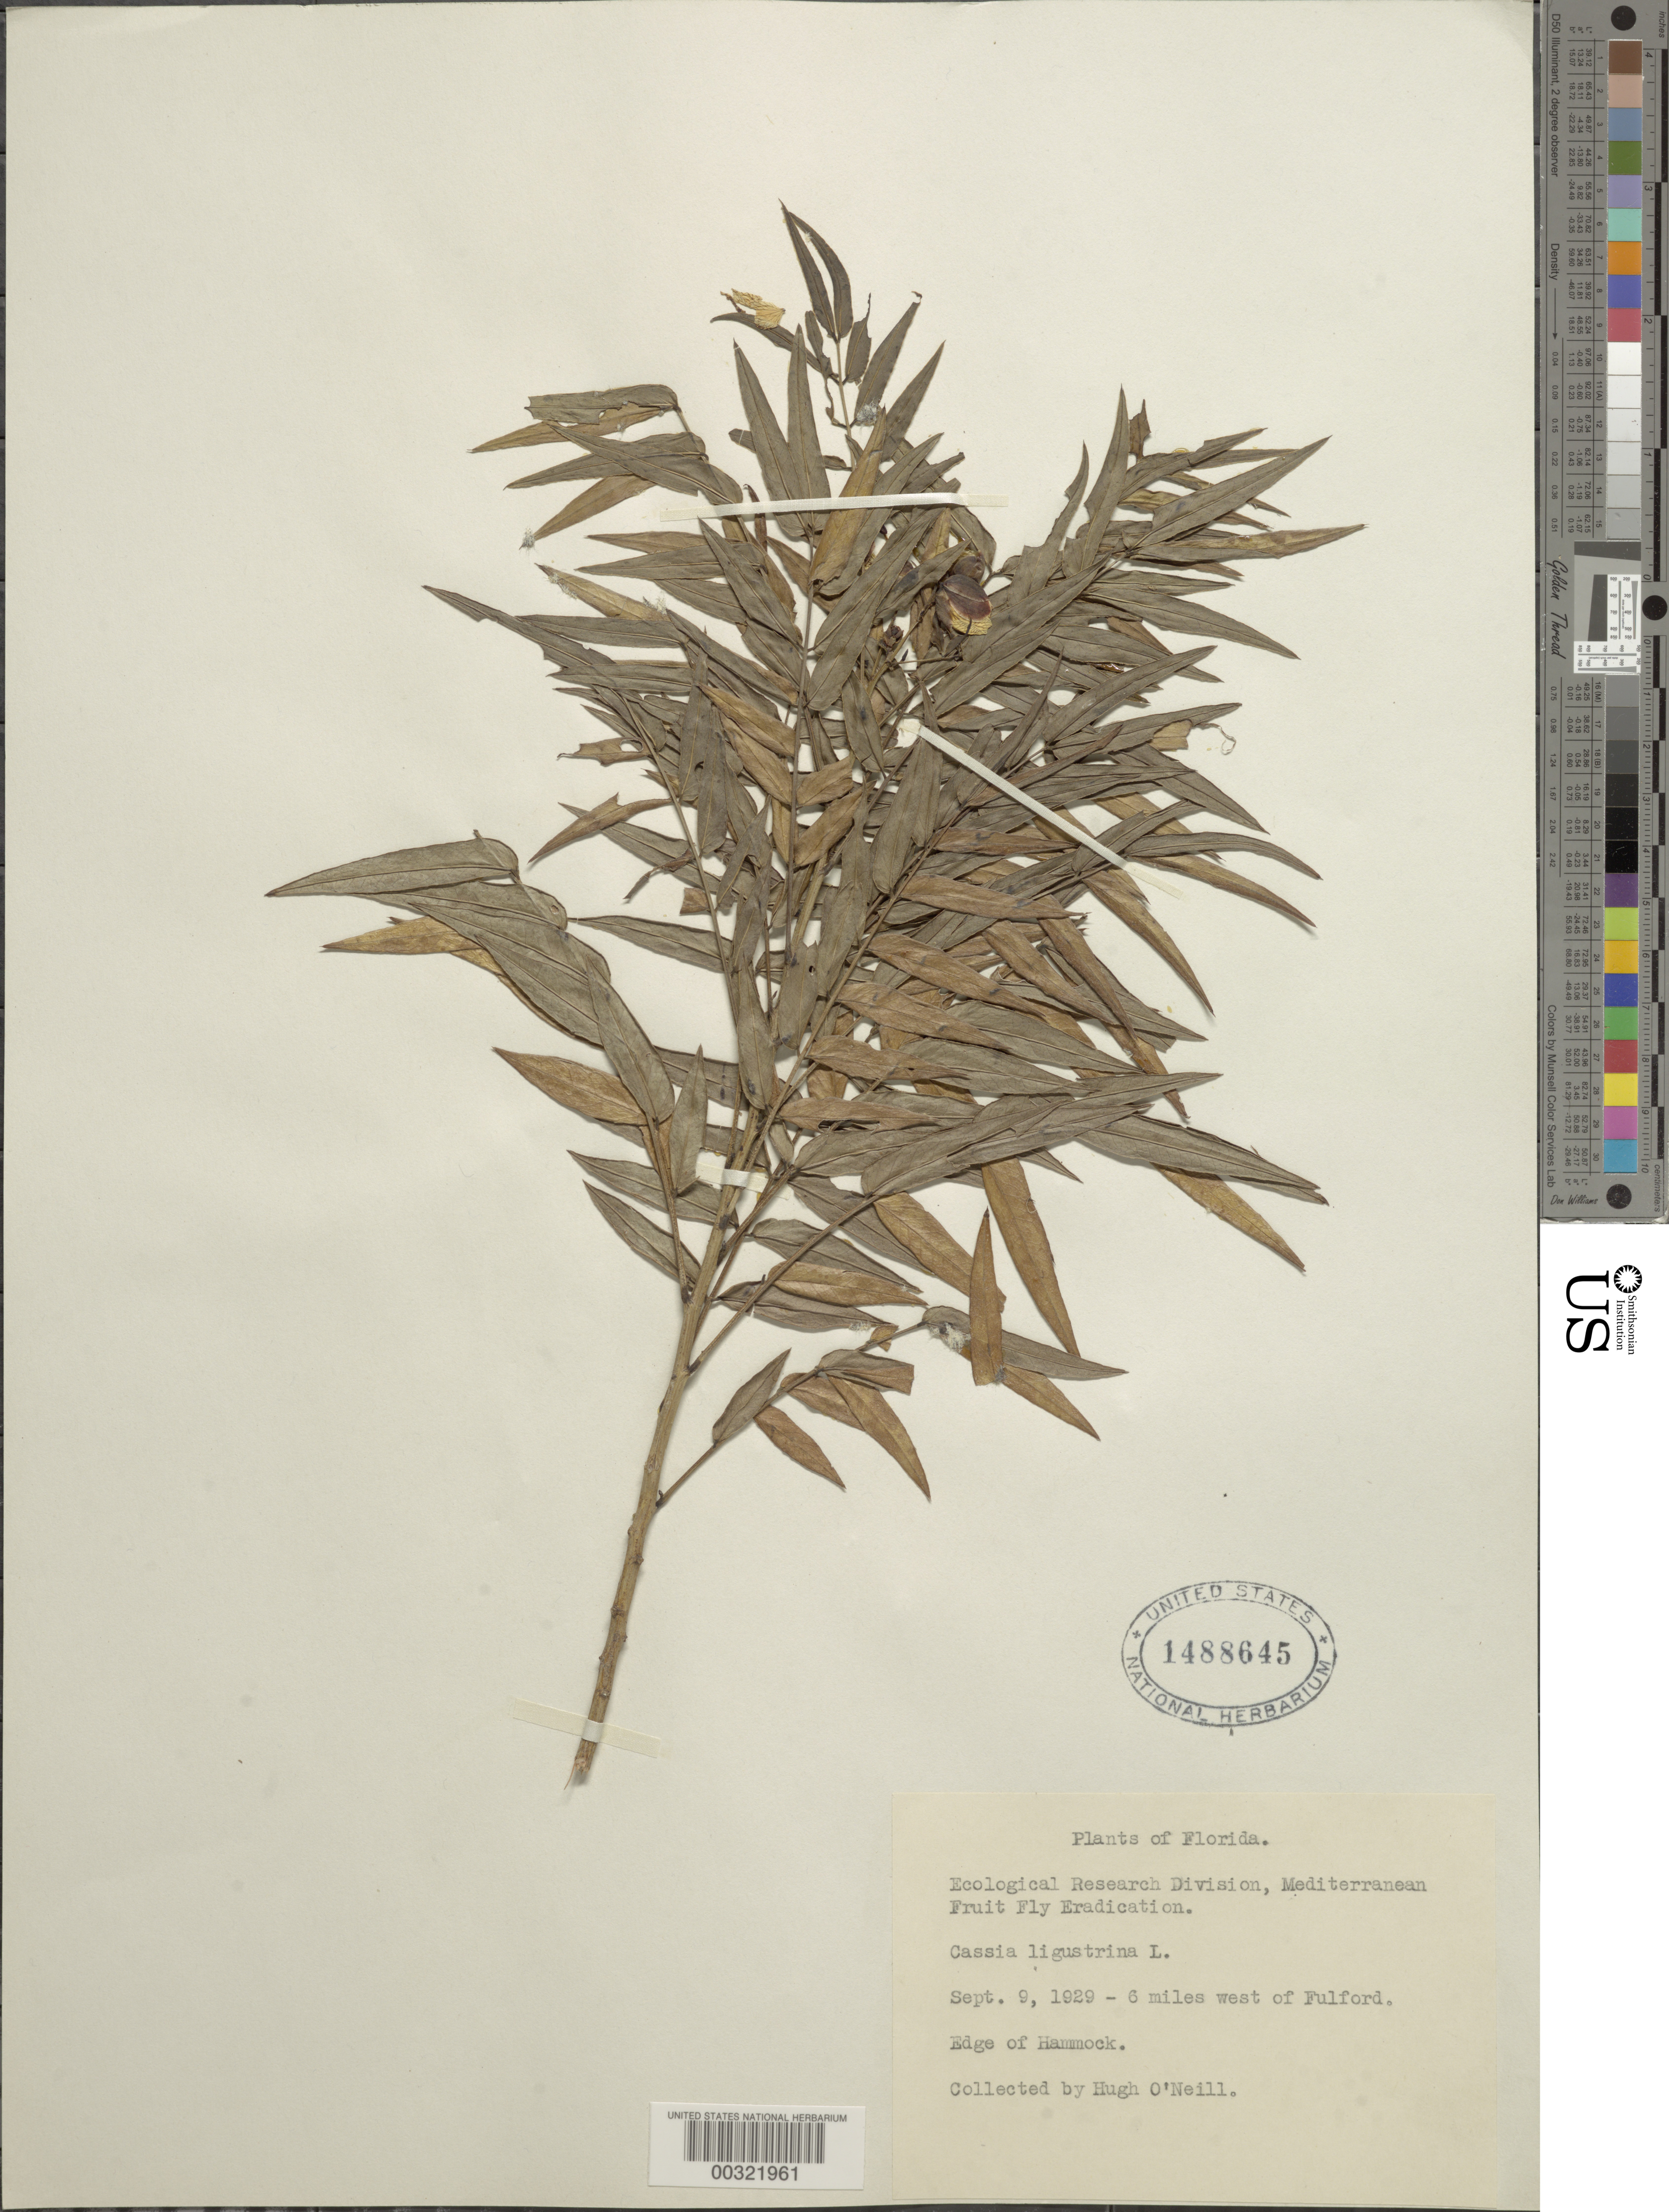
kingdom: Plantae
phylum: Tracheophyta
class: Magnoliopsida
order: Fabales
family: Fabaceae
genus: Senna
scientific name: Senna ligustrina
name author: (L.) H.S. Irwin & Barneby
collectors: H. O'Neill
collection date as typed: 09 Sep 1929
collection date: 1929-09-09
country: United States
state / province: Florida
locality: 6 mi W of Fulford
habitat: Edge of hammock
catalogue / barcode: US 1488645